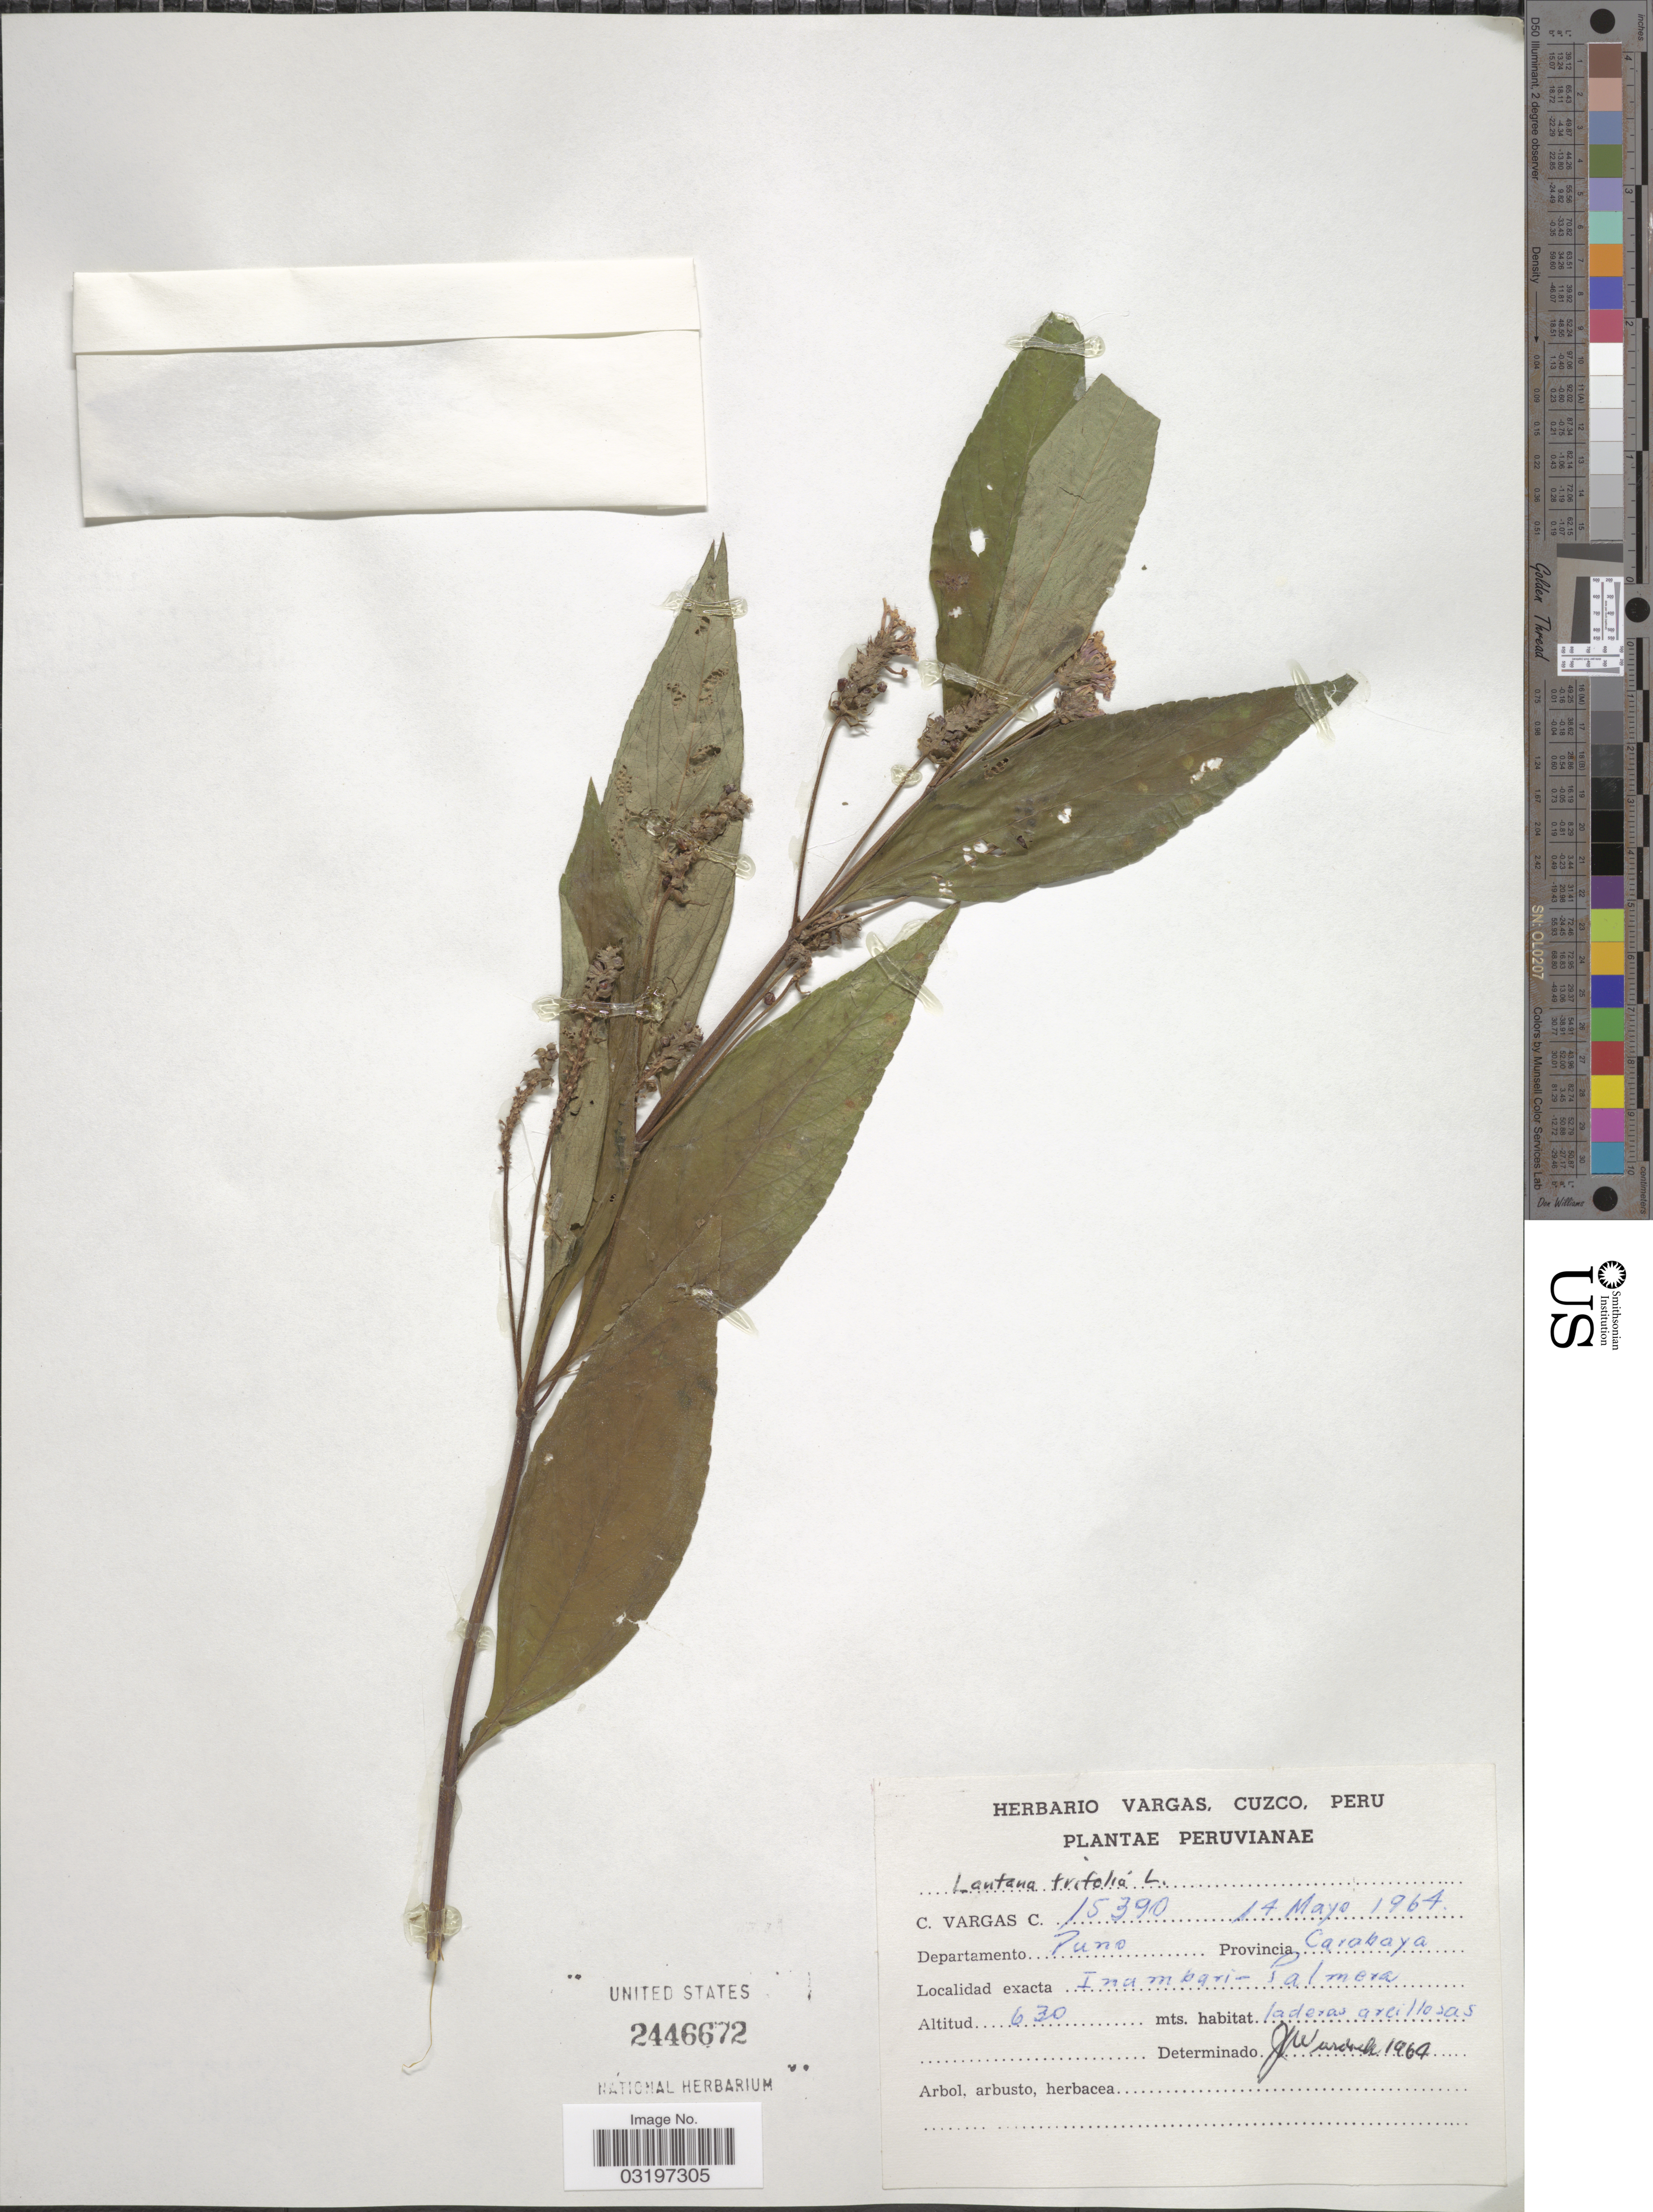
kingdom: Plantae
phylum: Tracheophyta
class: Magnoliopsida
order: Lamiales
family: Verbenaceae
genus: Lantana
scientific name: Lantana trifolia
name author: L.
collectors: C. Vargas Calderón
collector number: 15390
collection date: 1964-05-14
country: Peru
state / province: Puno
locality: Departamento Puno. Provincia Carabaya. Inambari-Palmera.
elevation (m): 630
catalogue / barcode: US 2446672